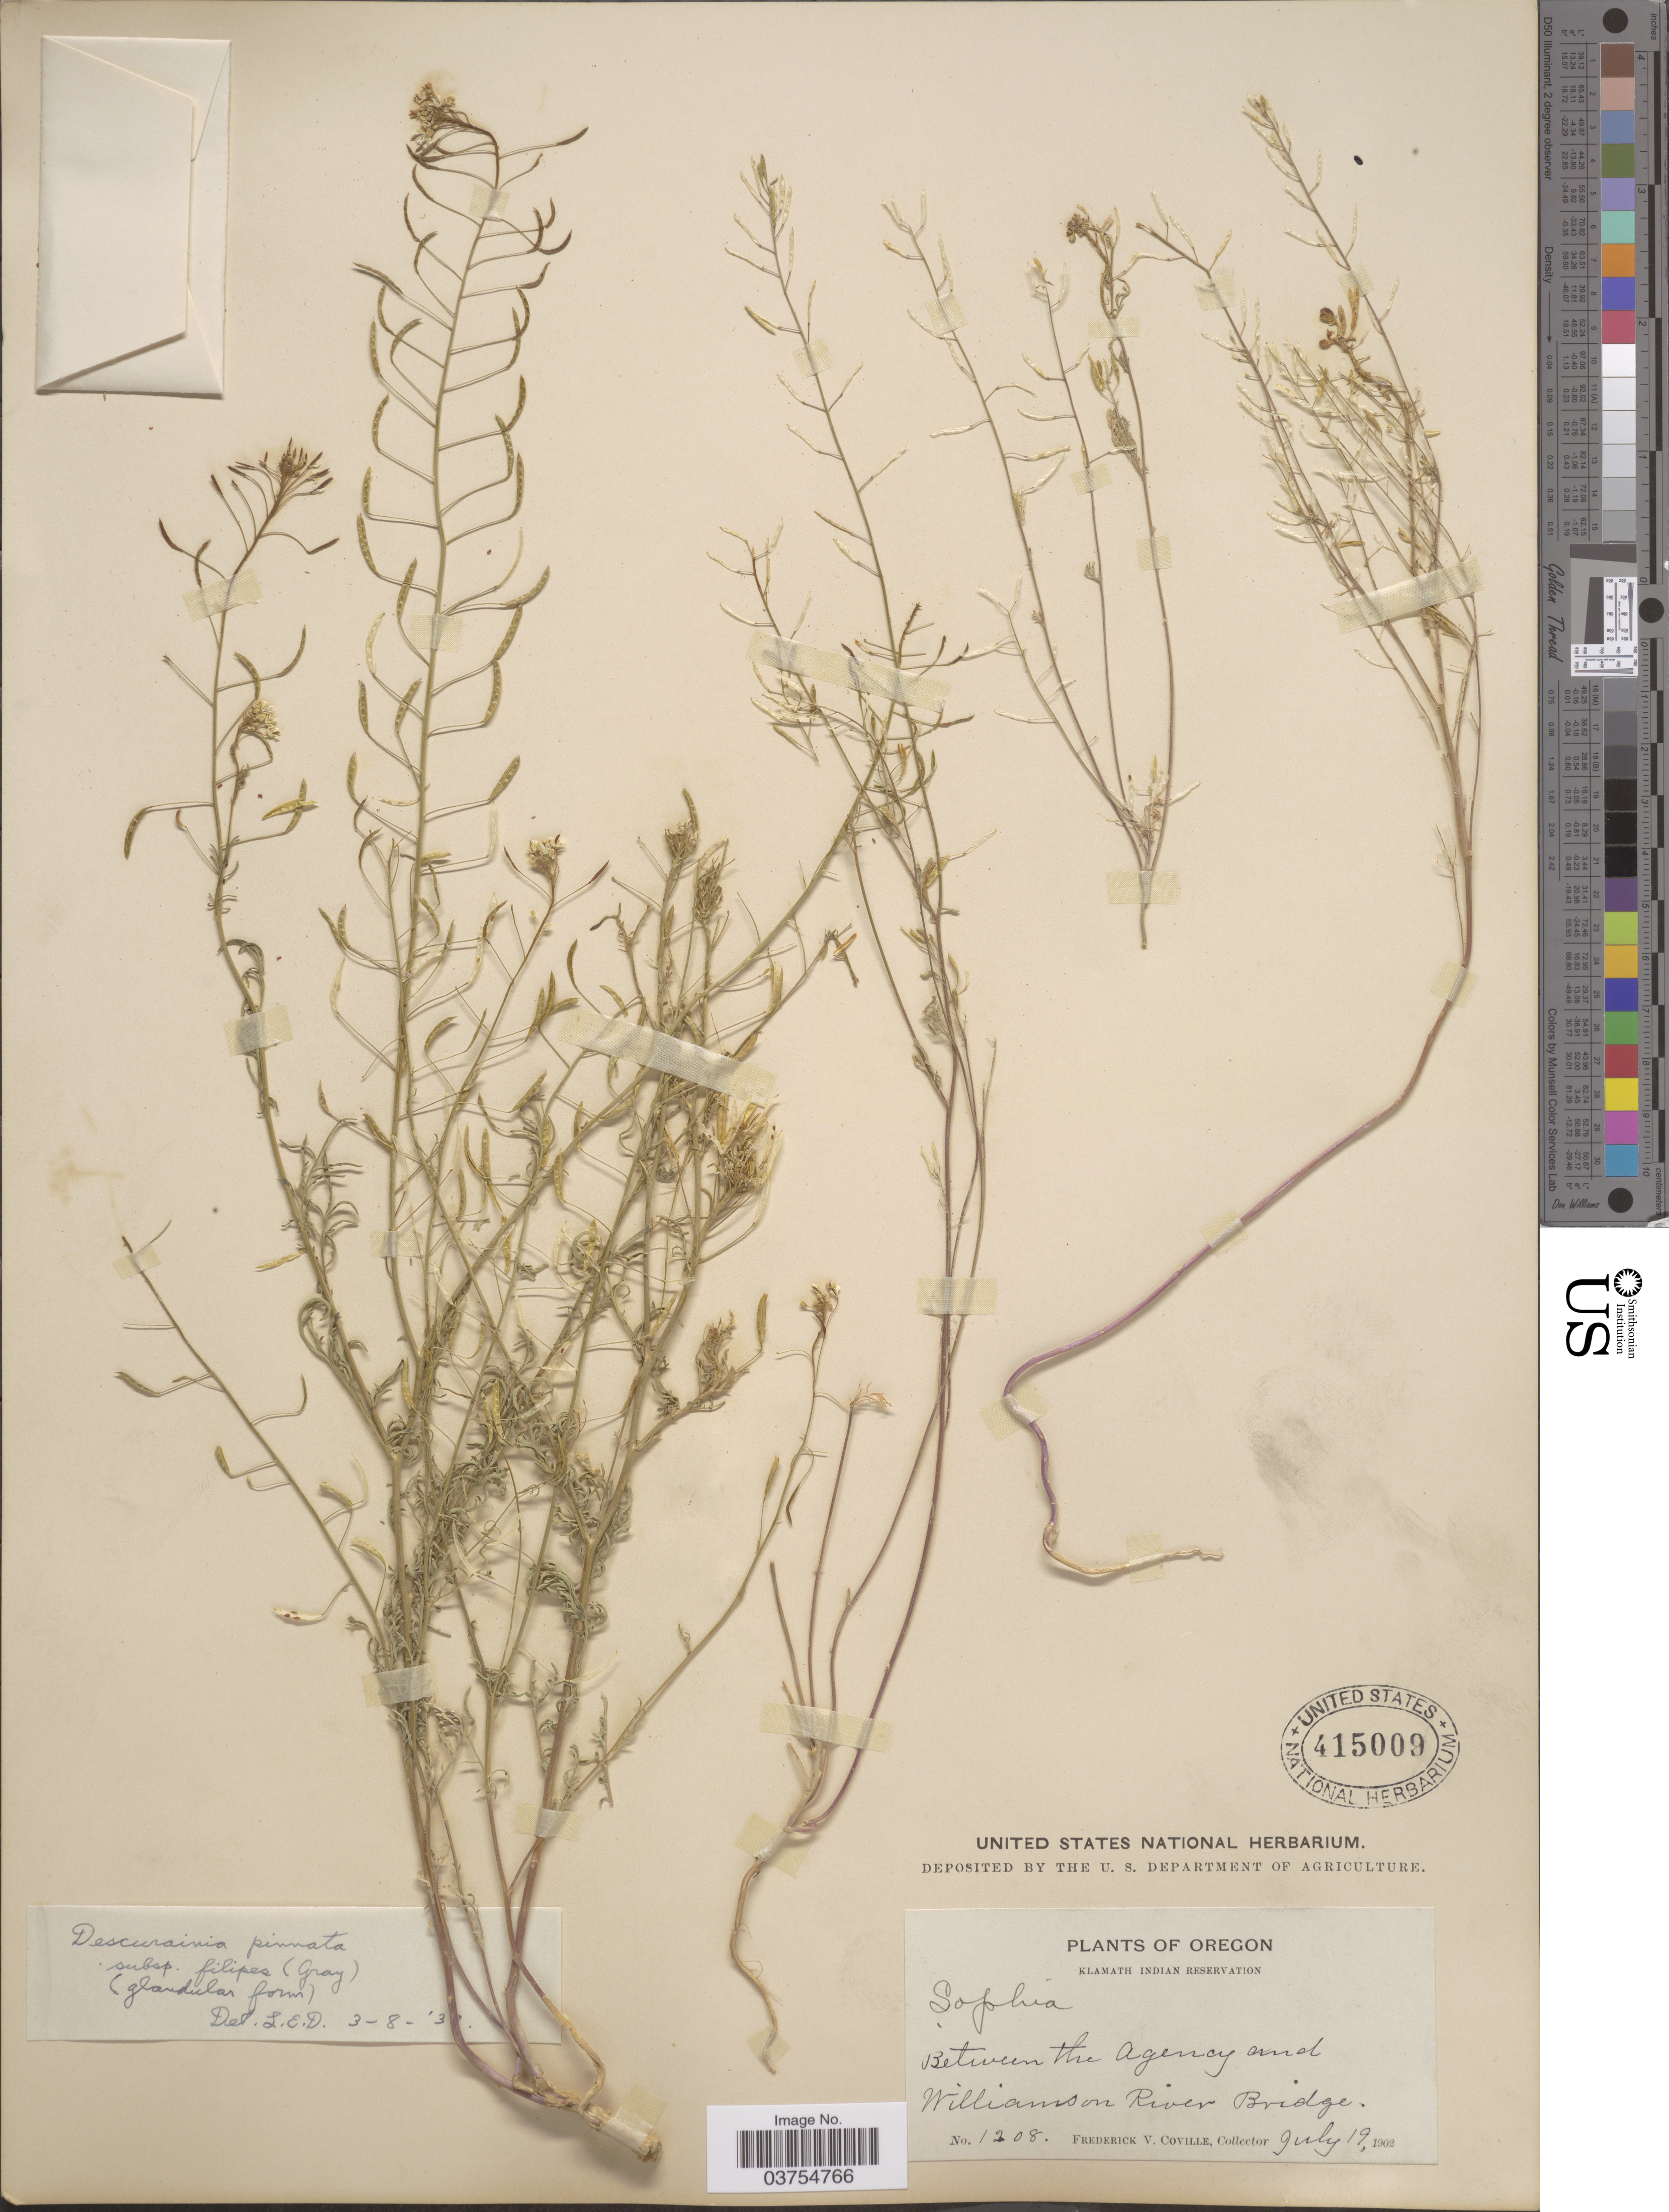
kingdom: Plantae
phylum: Tracheophyta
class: Magnoliopsida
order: Brassicales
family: Brassicaceae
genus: Descurainia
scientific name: Descurainia pinnata subsp. filipes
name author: (A. Gray) Detling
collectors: F. V. Coville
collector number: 1208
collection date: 1902-07-19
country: United States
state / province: Oregon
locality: Klamath Indian Reservation. Between the Agency and Williams on River Bridge.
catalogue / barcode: US 415009